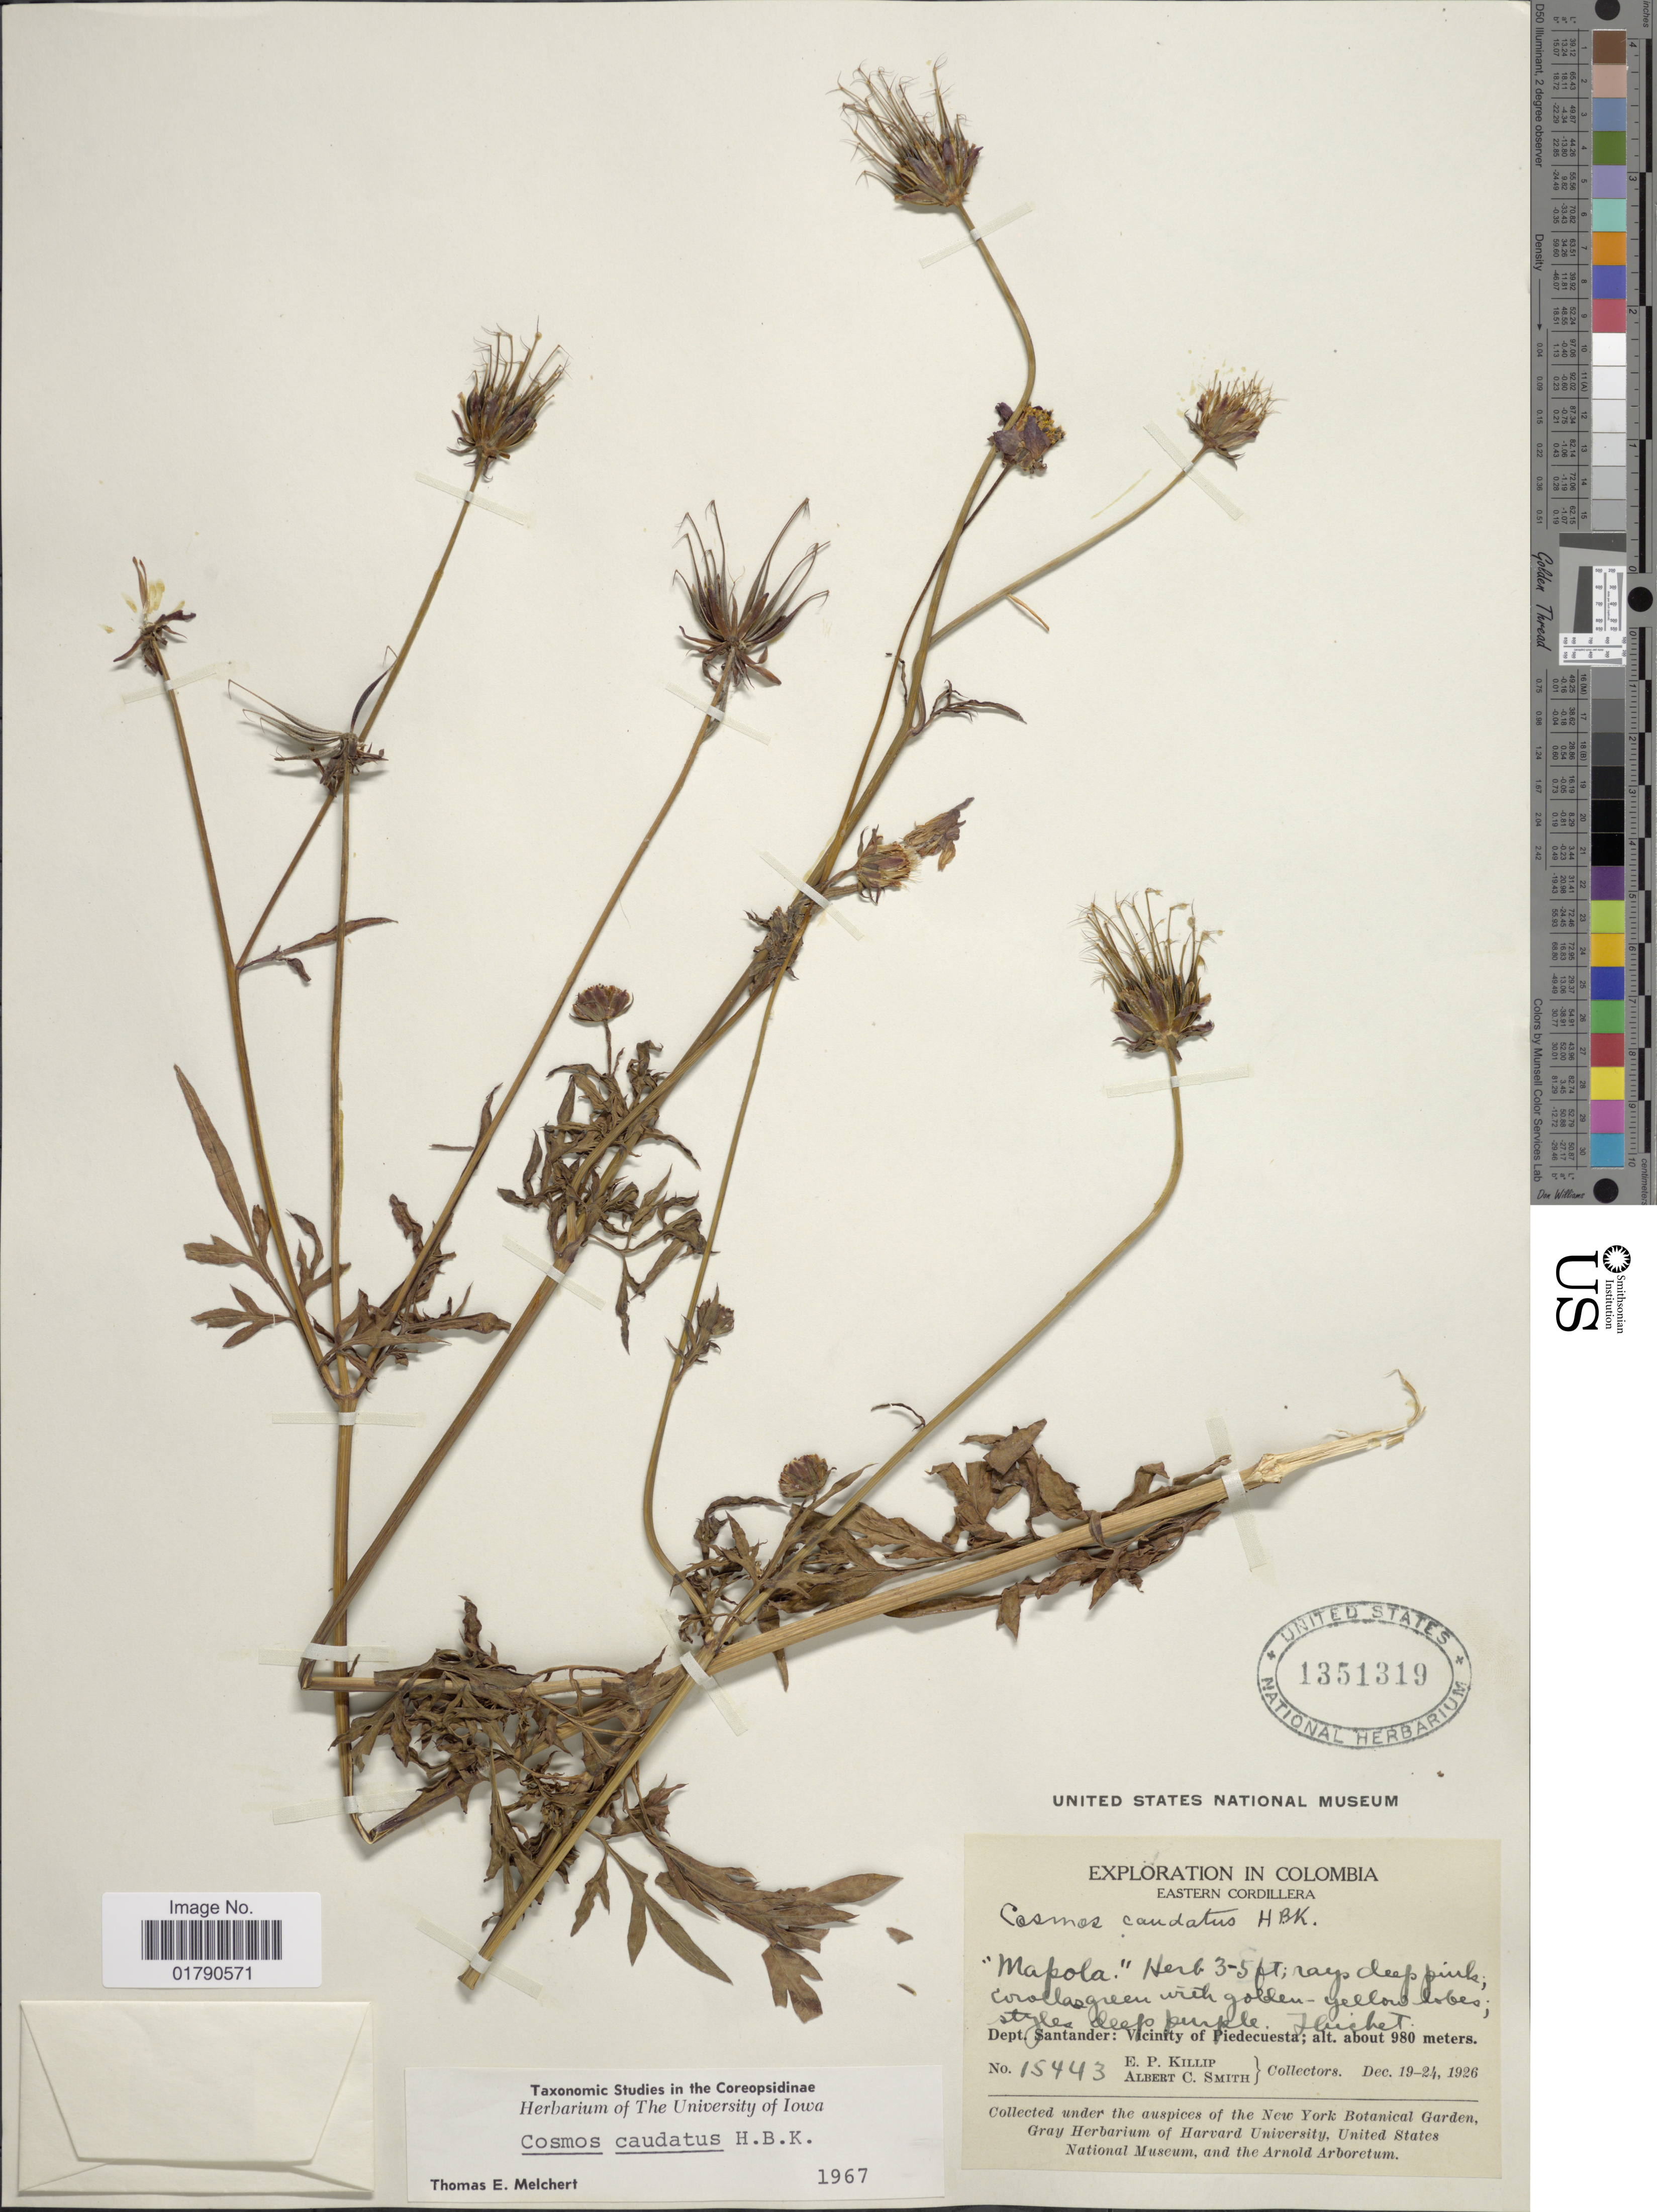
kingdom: Plantae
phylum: Tracheophyta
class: Magnoliopsida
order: Asterales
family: Asteraceae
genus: Cosmos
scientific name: Cosmos caudatus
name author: Kunth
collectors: E. P. Killip & A. C. Smith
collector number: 15443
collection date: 1926-12-19/1926-12-24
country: Colombia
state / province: Santander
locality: Eastern Cordillera, Vicinity of Piedecuesta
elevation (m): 980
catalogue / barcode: US 1351319